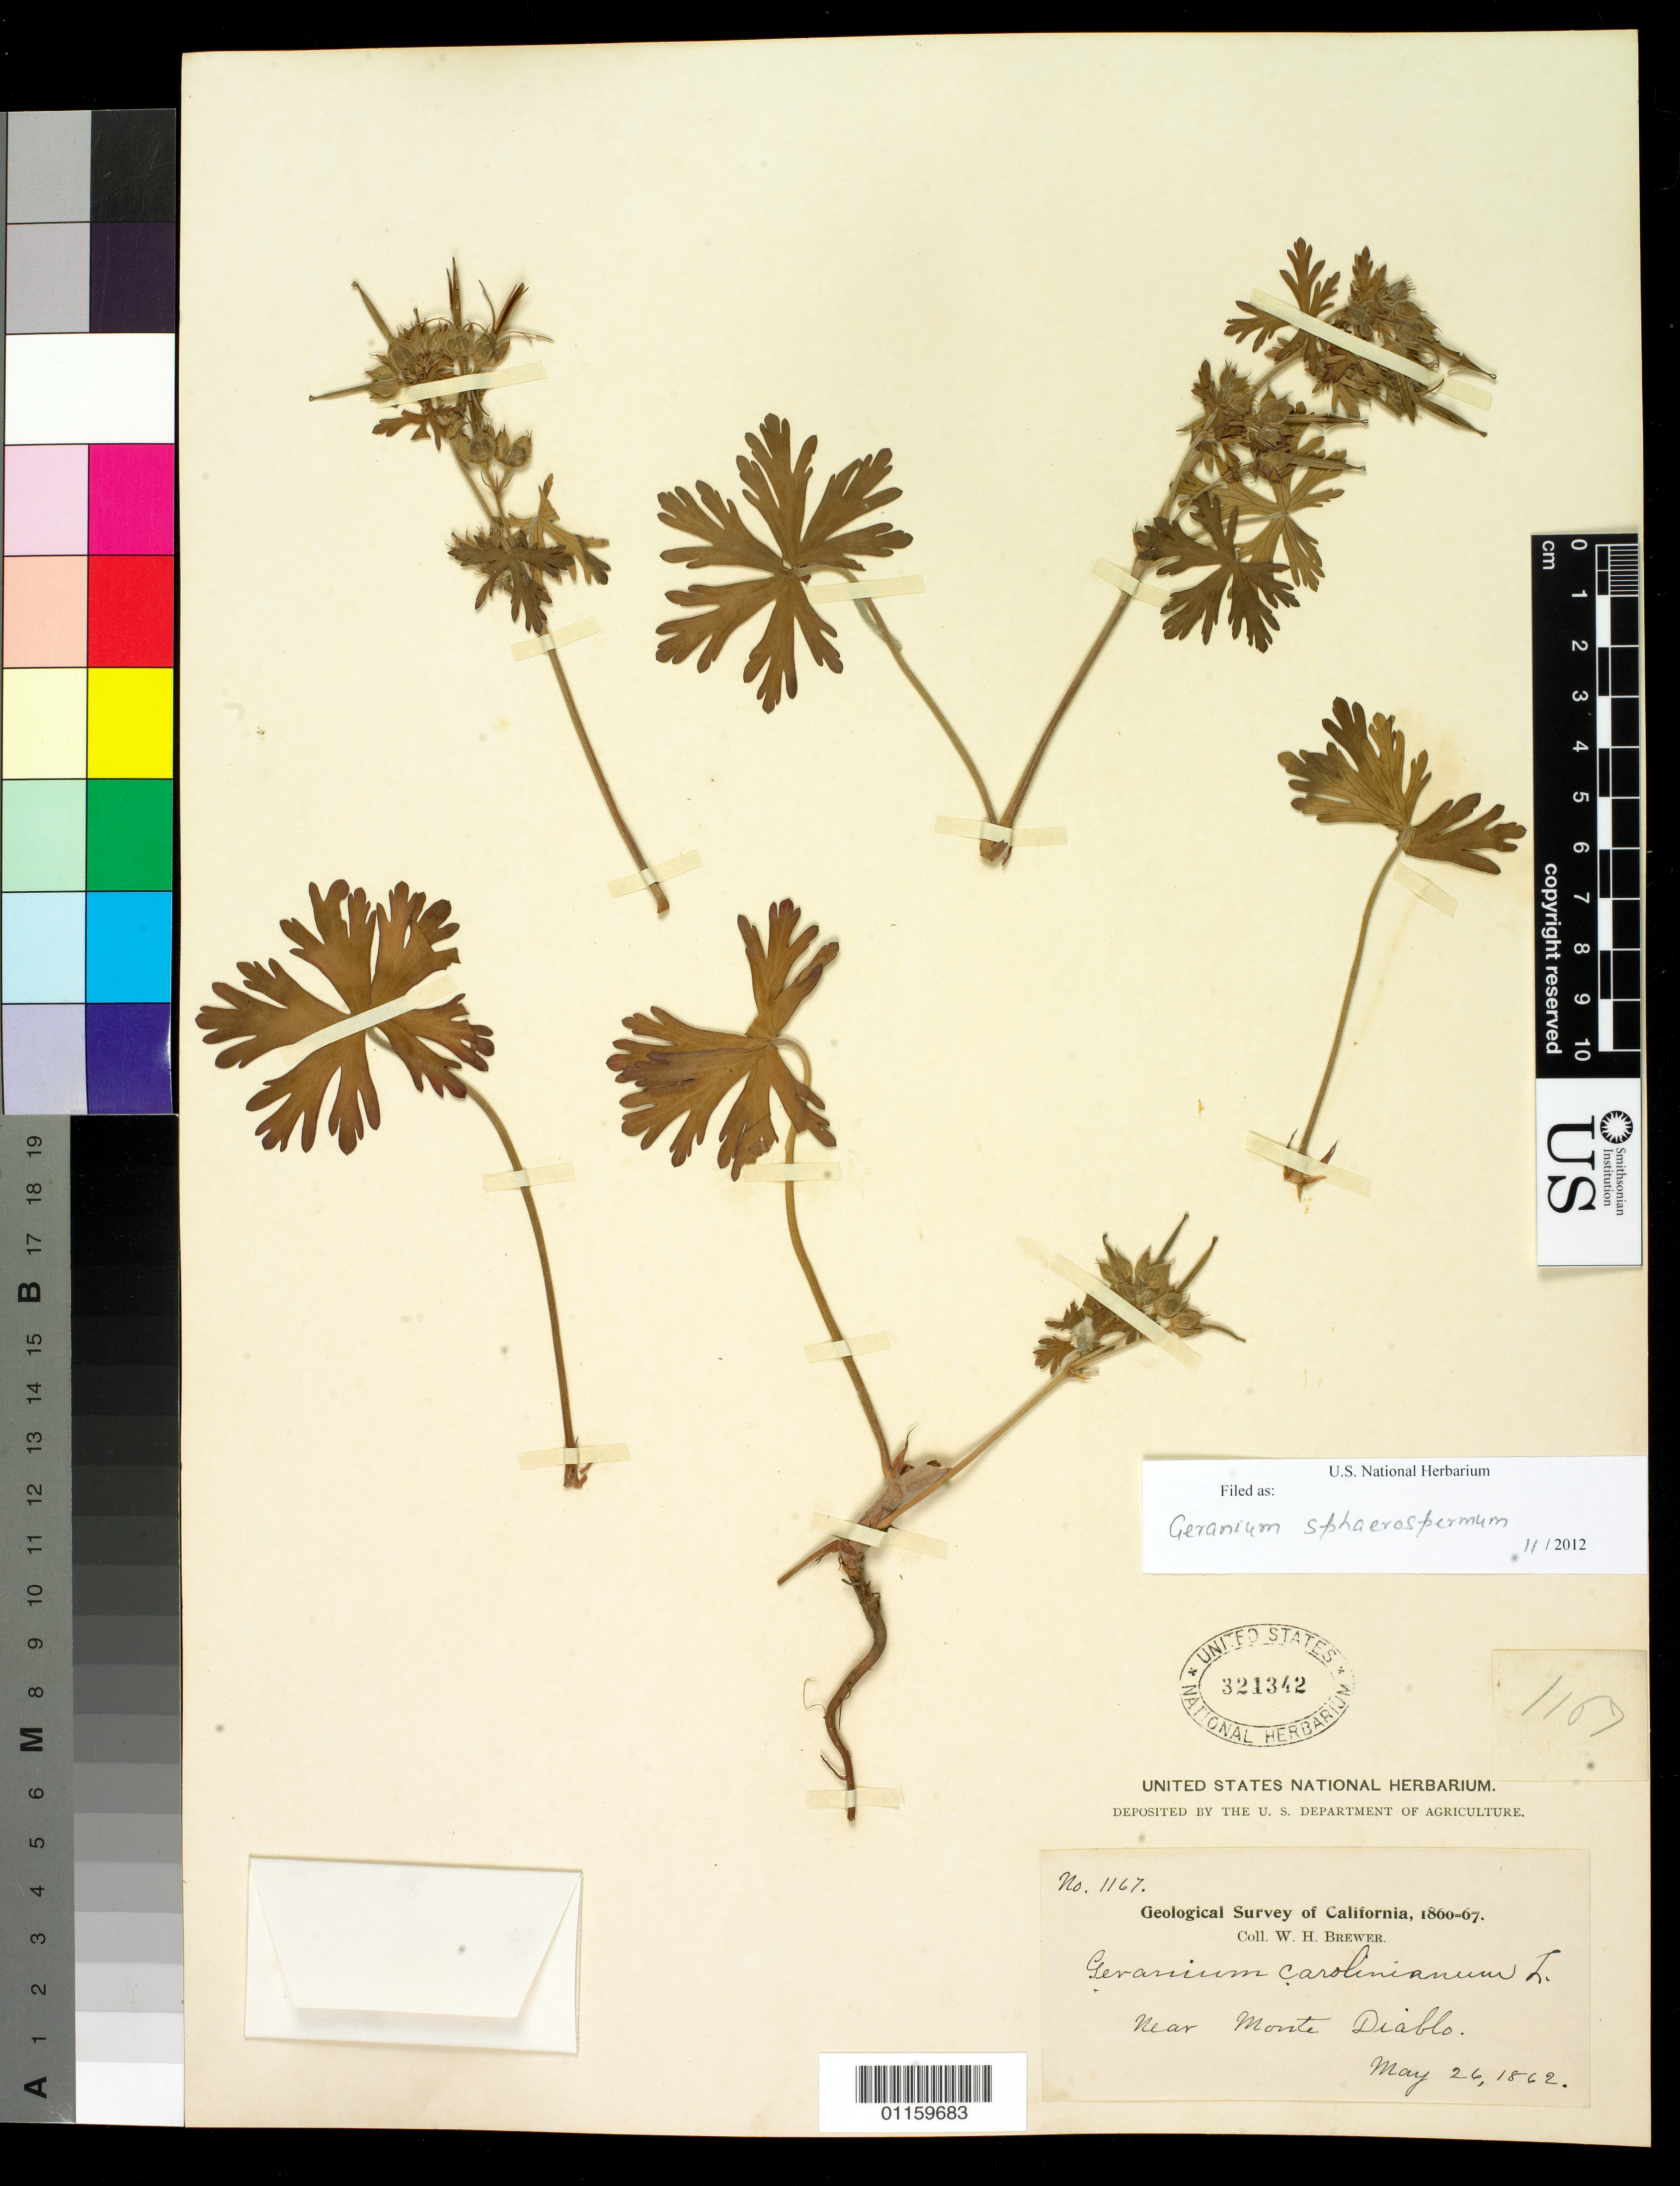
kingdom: Plantae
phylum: Tracheophyta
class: Magnoliopsida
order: Geraniales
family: Geraniaceae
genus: Geranium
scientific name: Geranium carolinianum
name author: L.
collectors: W. H. Brewer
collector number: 1167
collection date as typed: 26 May 1862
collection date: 1862-05-26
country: United States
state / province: California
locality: Near Monte Diabolo.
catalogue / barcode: US 321342